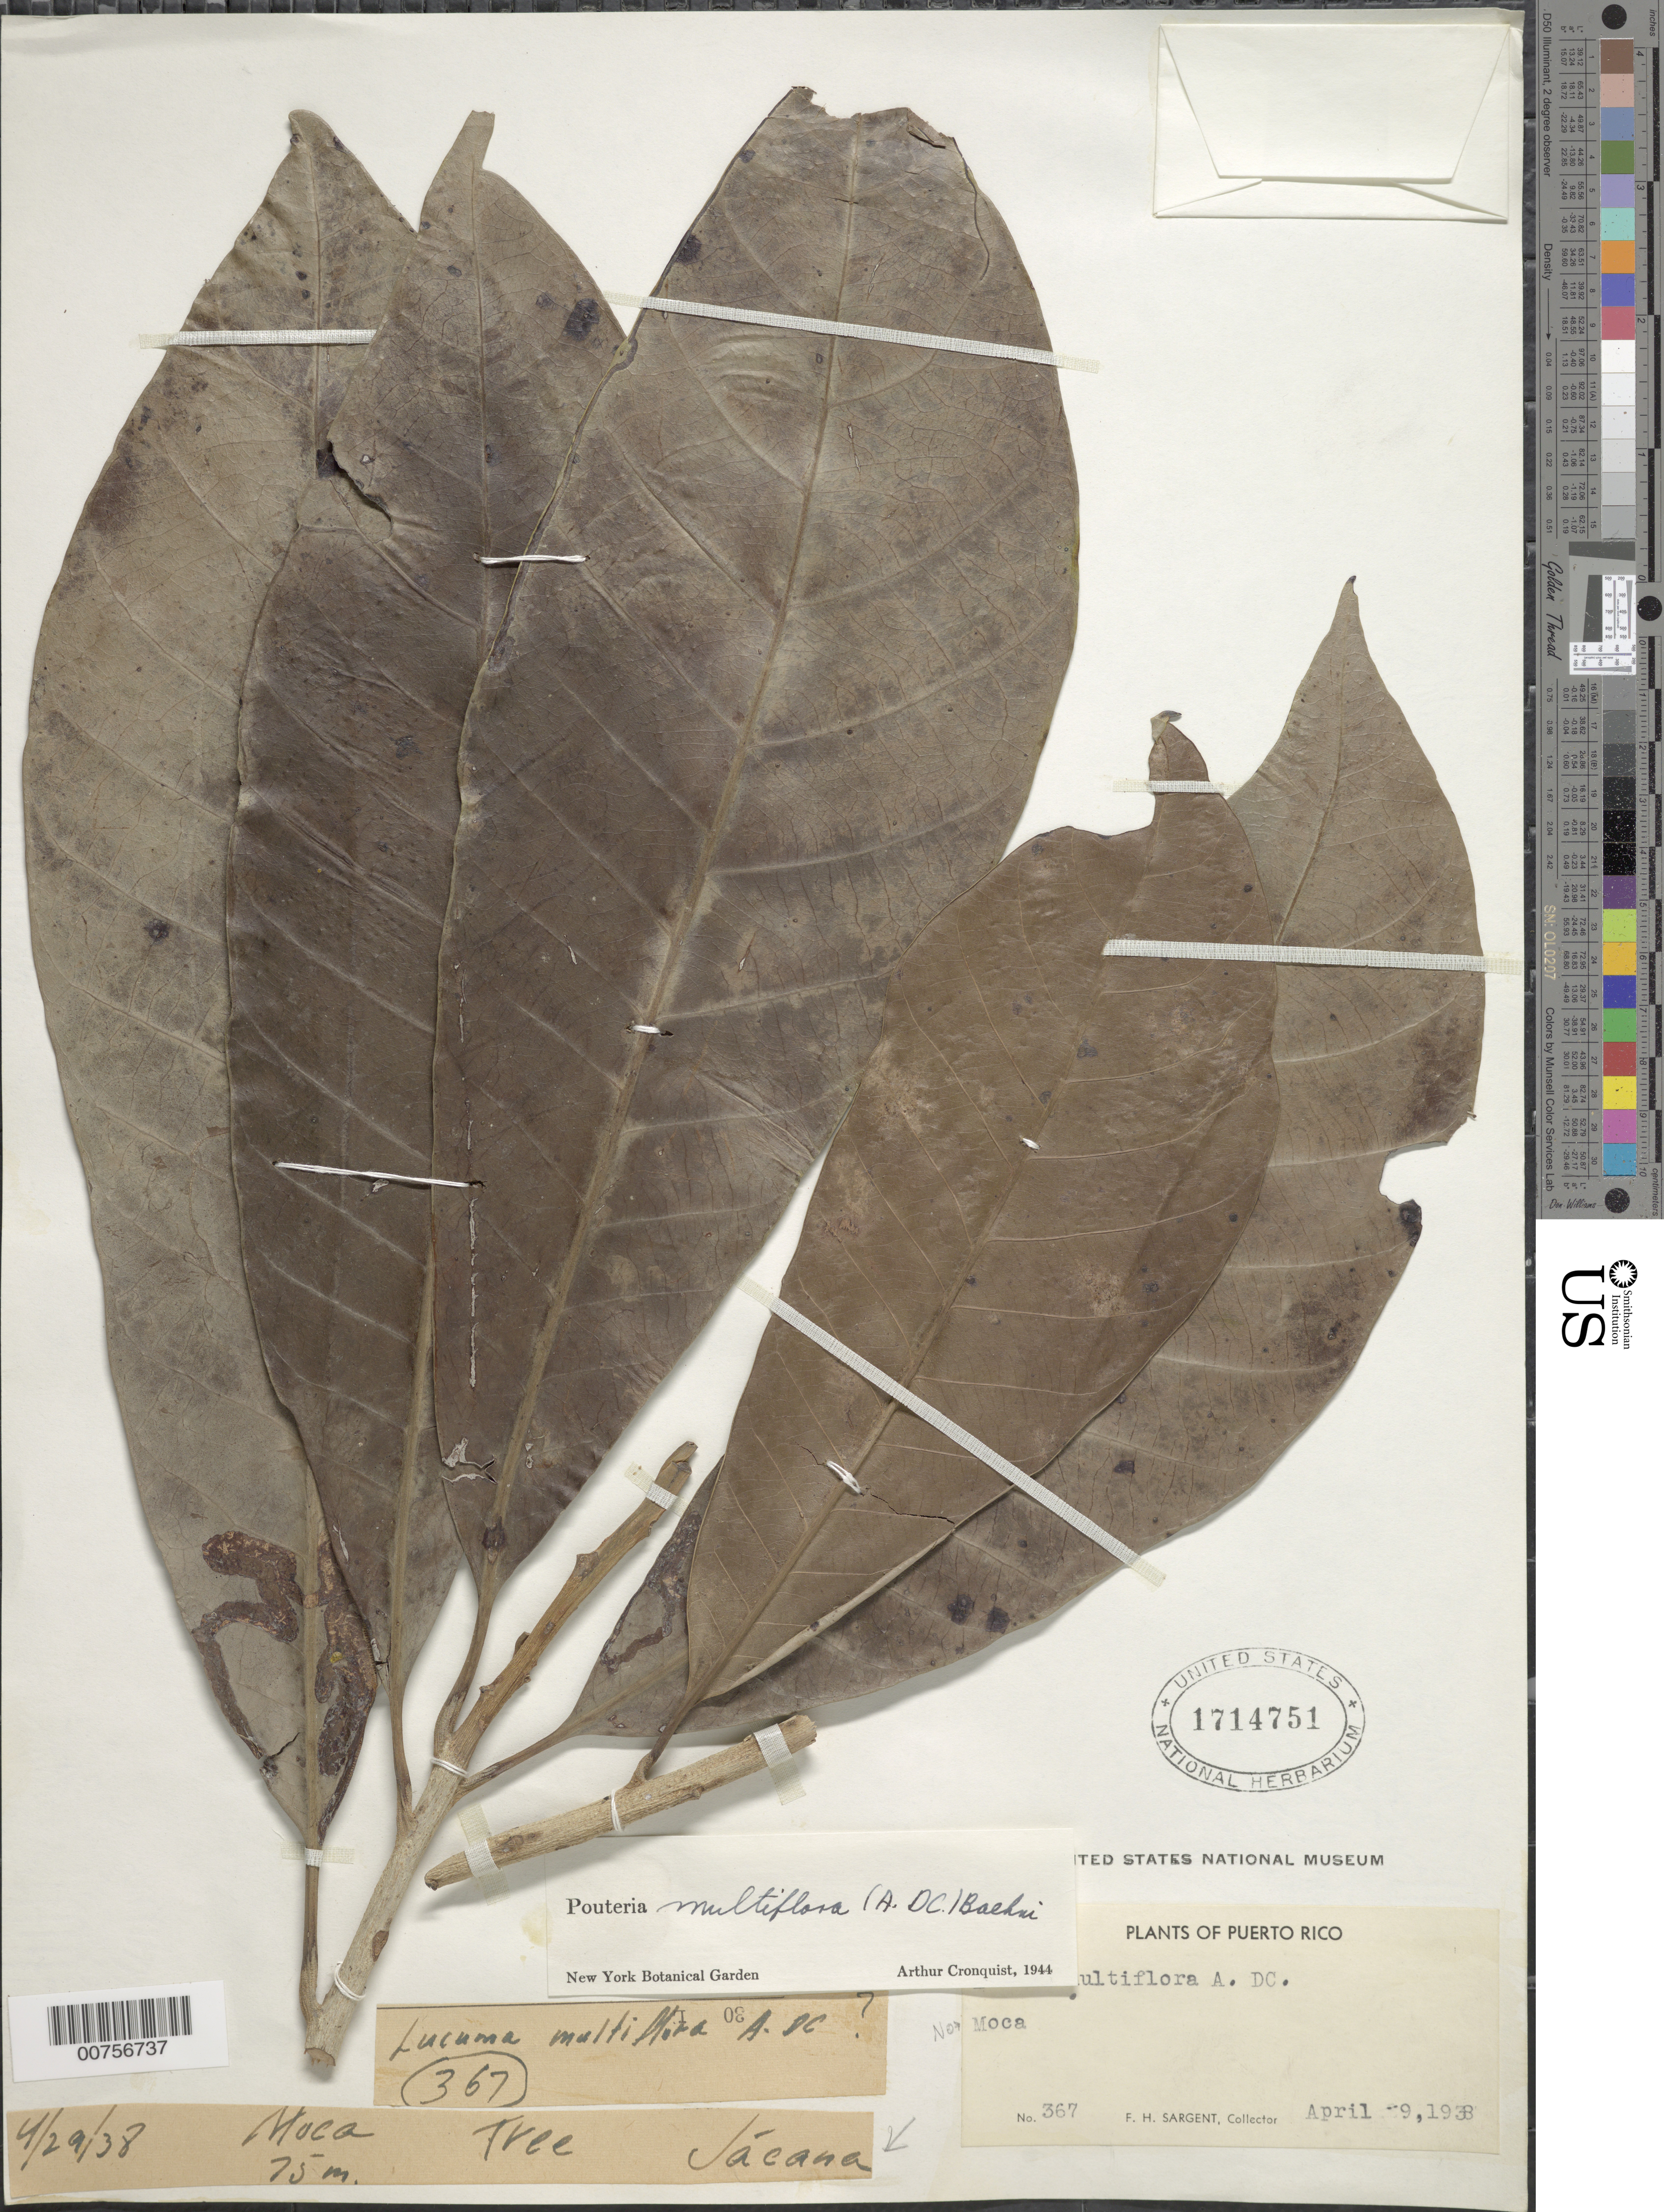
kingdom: Plantae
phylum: Tracheophyta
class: Magnoliopsida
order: Ericales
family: Sapotaceae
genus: Pouteria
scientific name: Pouteria multiflora var. typica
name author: Baehni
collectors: F. H. Sargent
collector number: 367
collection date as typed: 09 Apr 1938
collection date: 1938-04-09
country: Puerto Rico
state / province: Moca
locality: Moca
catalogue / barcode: US 1714751